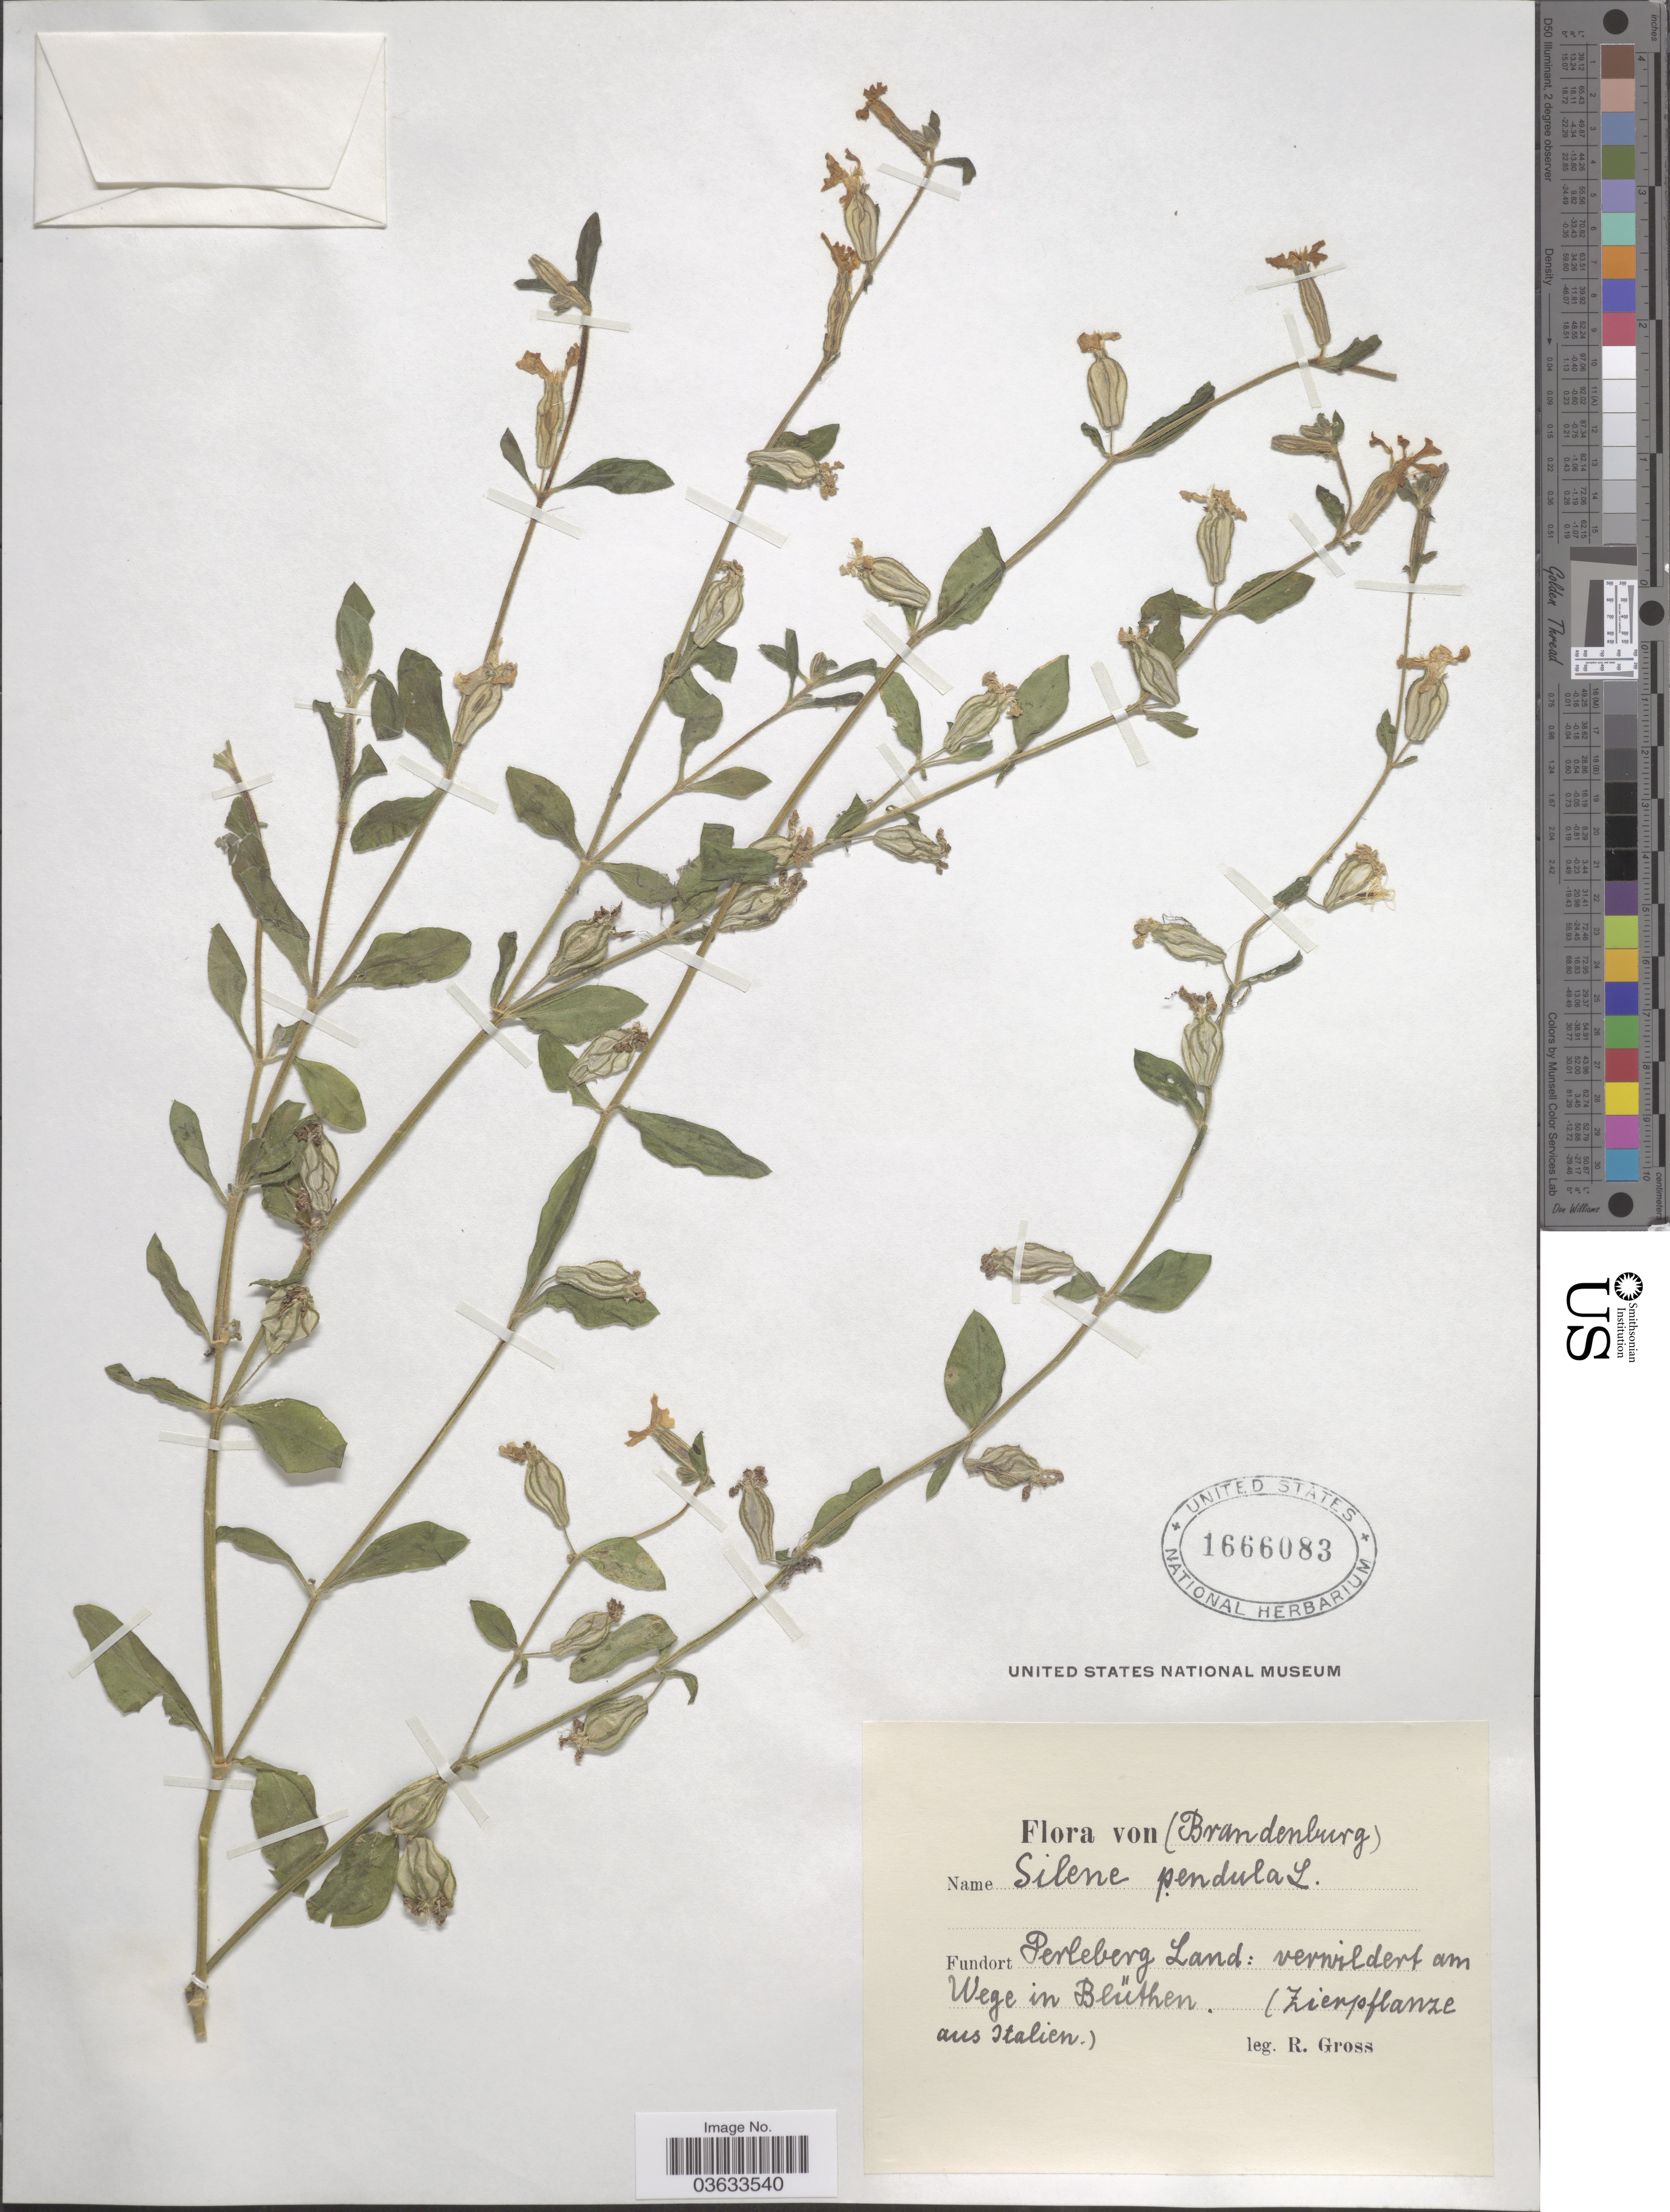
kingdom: Plantae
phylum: Tracheophyta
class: Magnoliopsida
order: Caryophyllales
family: Caryophyllaceae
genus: Silene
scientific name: Silene pendula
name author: L.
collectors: R. Gross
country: Germany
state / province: Brandenburg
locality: Fundort Perleberg Land: verwildert am Wege in Blüthen. (Zierpflanze aus Italien).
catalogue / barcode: US 1666083